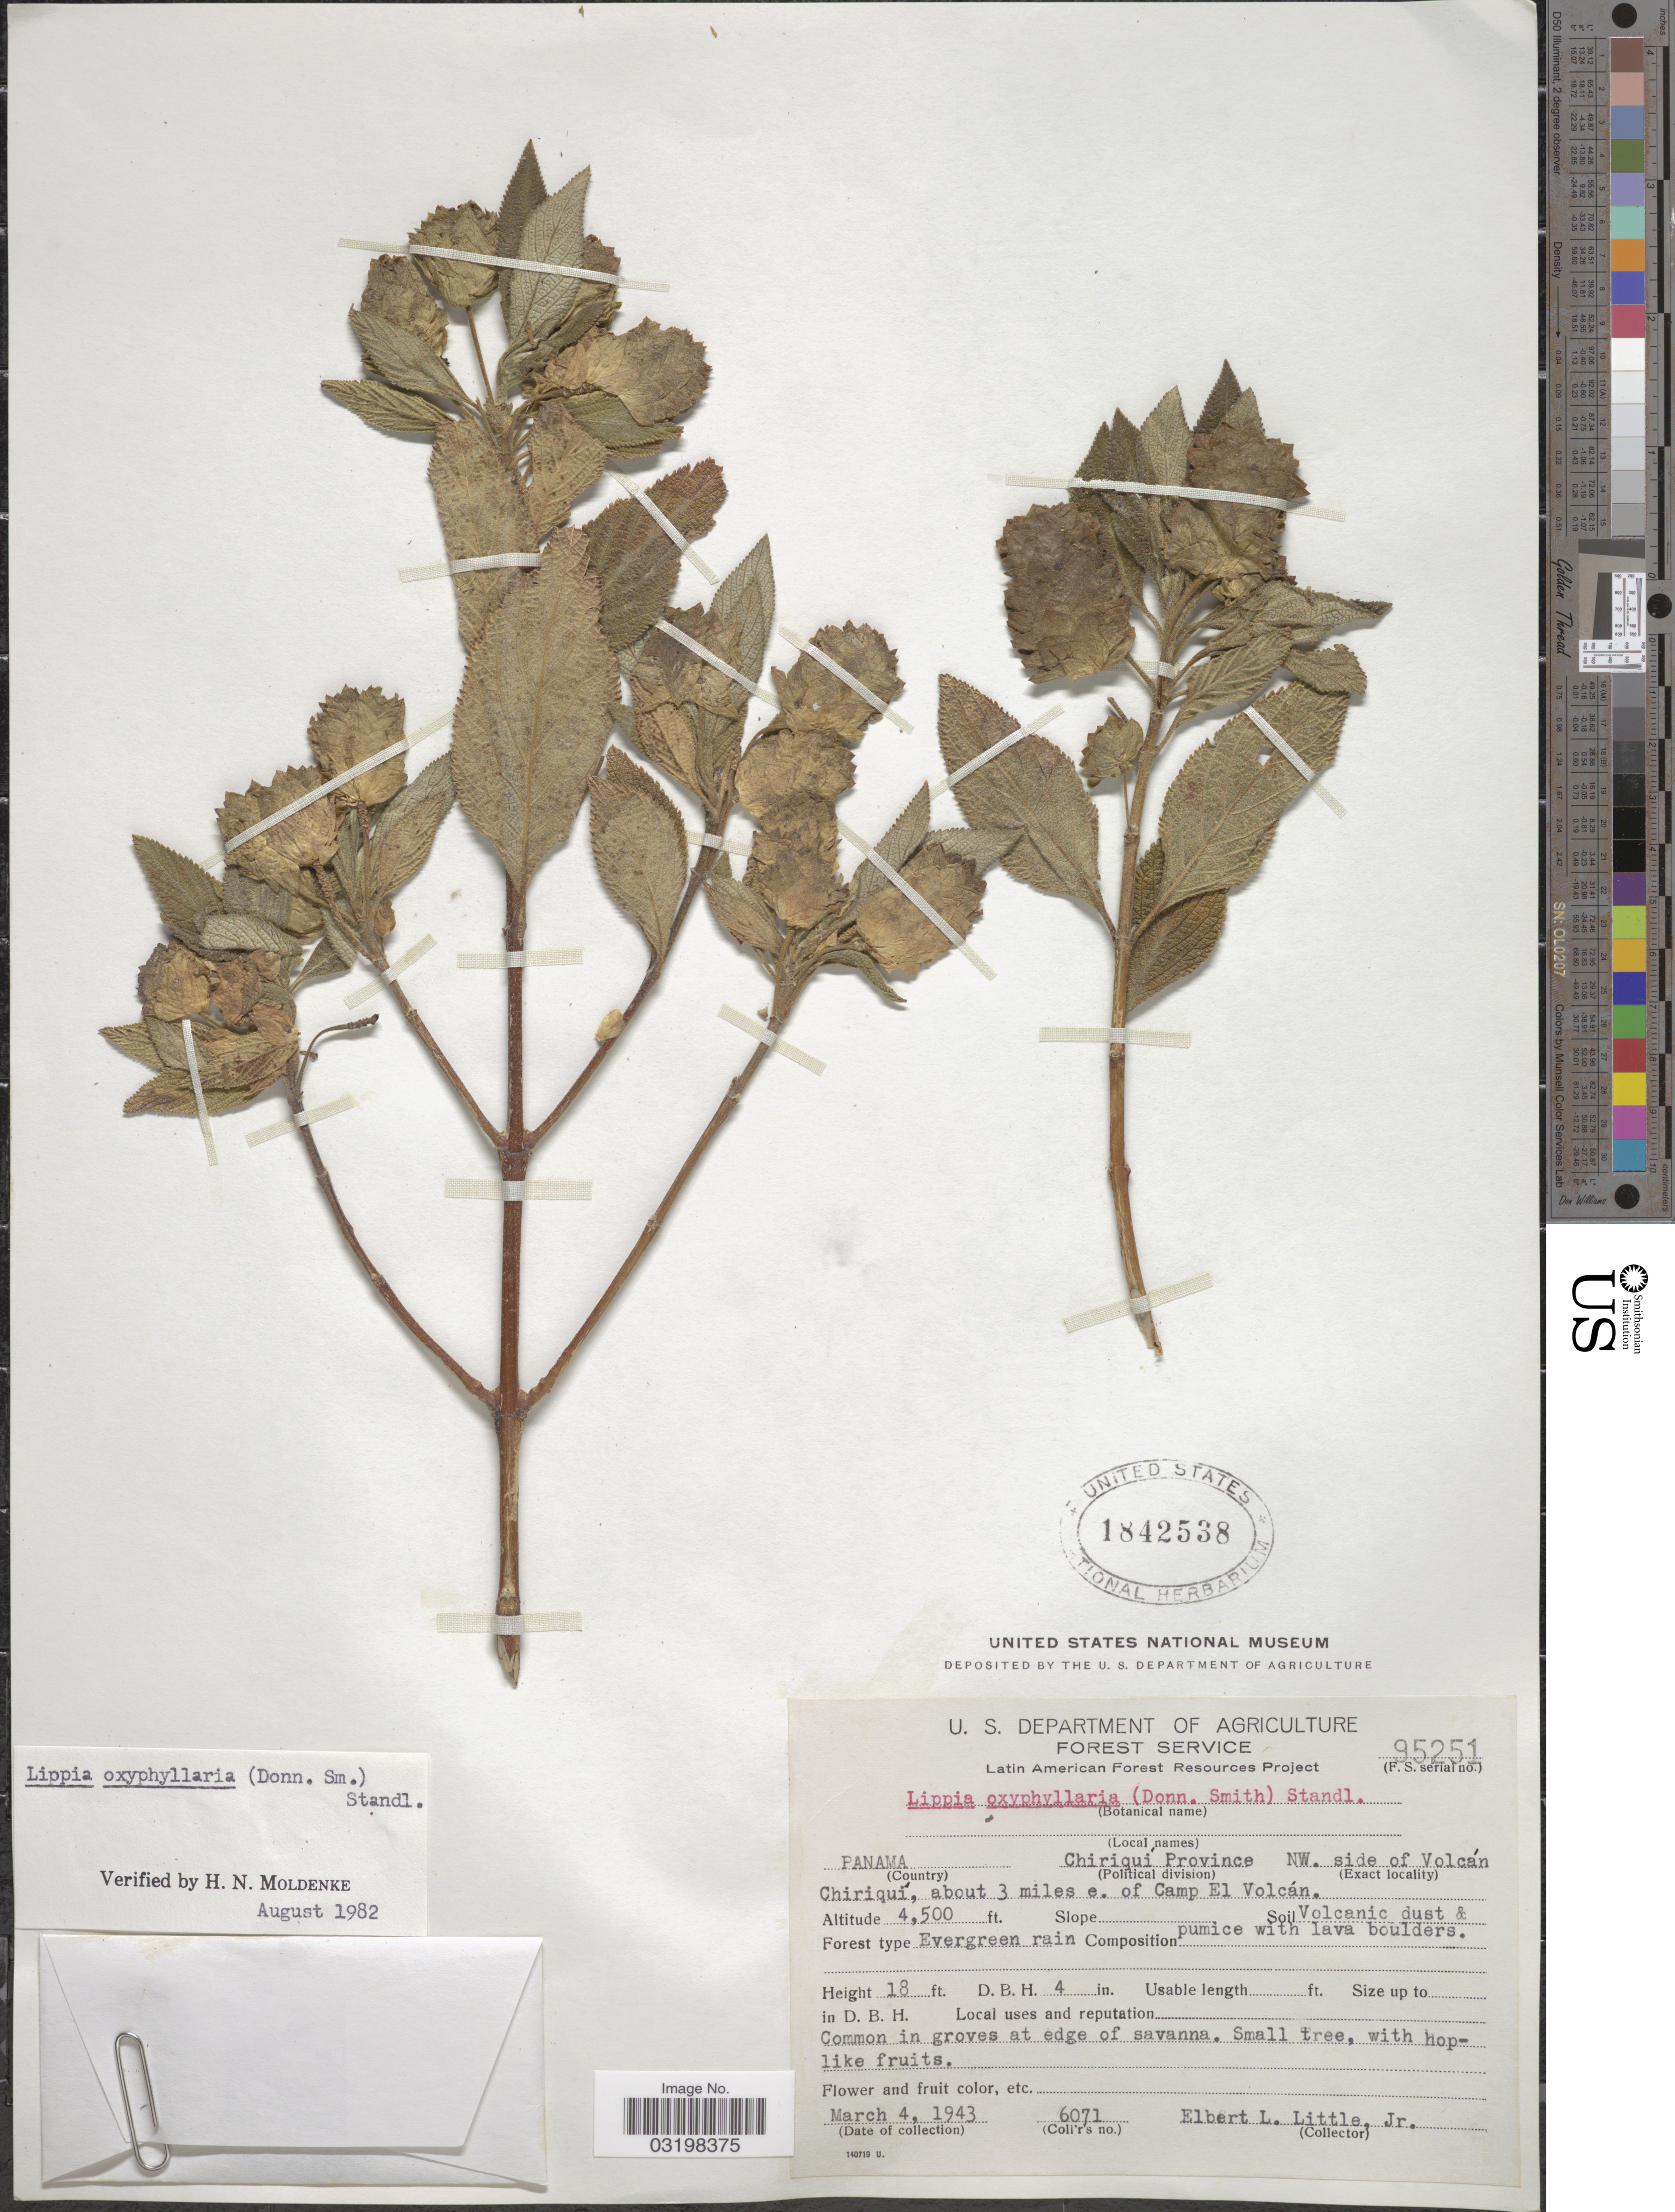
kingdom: Plantae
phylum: Tracheophyta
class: Magnoliopsida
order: Lamiales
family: Verbenaceae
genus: Lippia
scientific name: Lippia oxyphyllaria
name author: (Donn. Sm.) Standl.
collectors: E. L. Little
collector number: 6071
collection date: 1943-03-04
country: Panama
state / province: Chiriqui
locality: NW. side of Volcán. Chiriqui, about 3 miles e. of Camp el Volcán.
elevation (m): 1372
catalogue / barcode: US 1842538